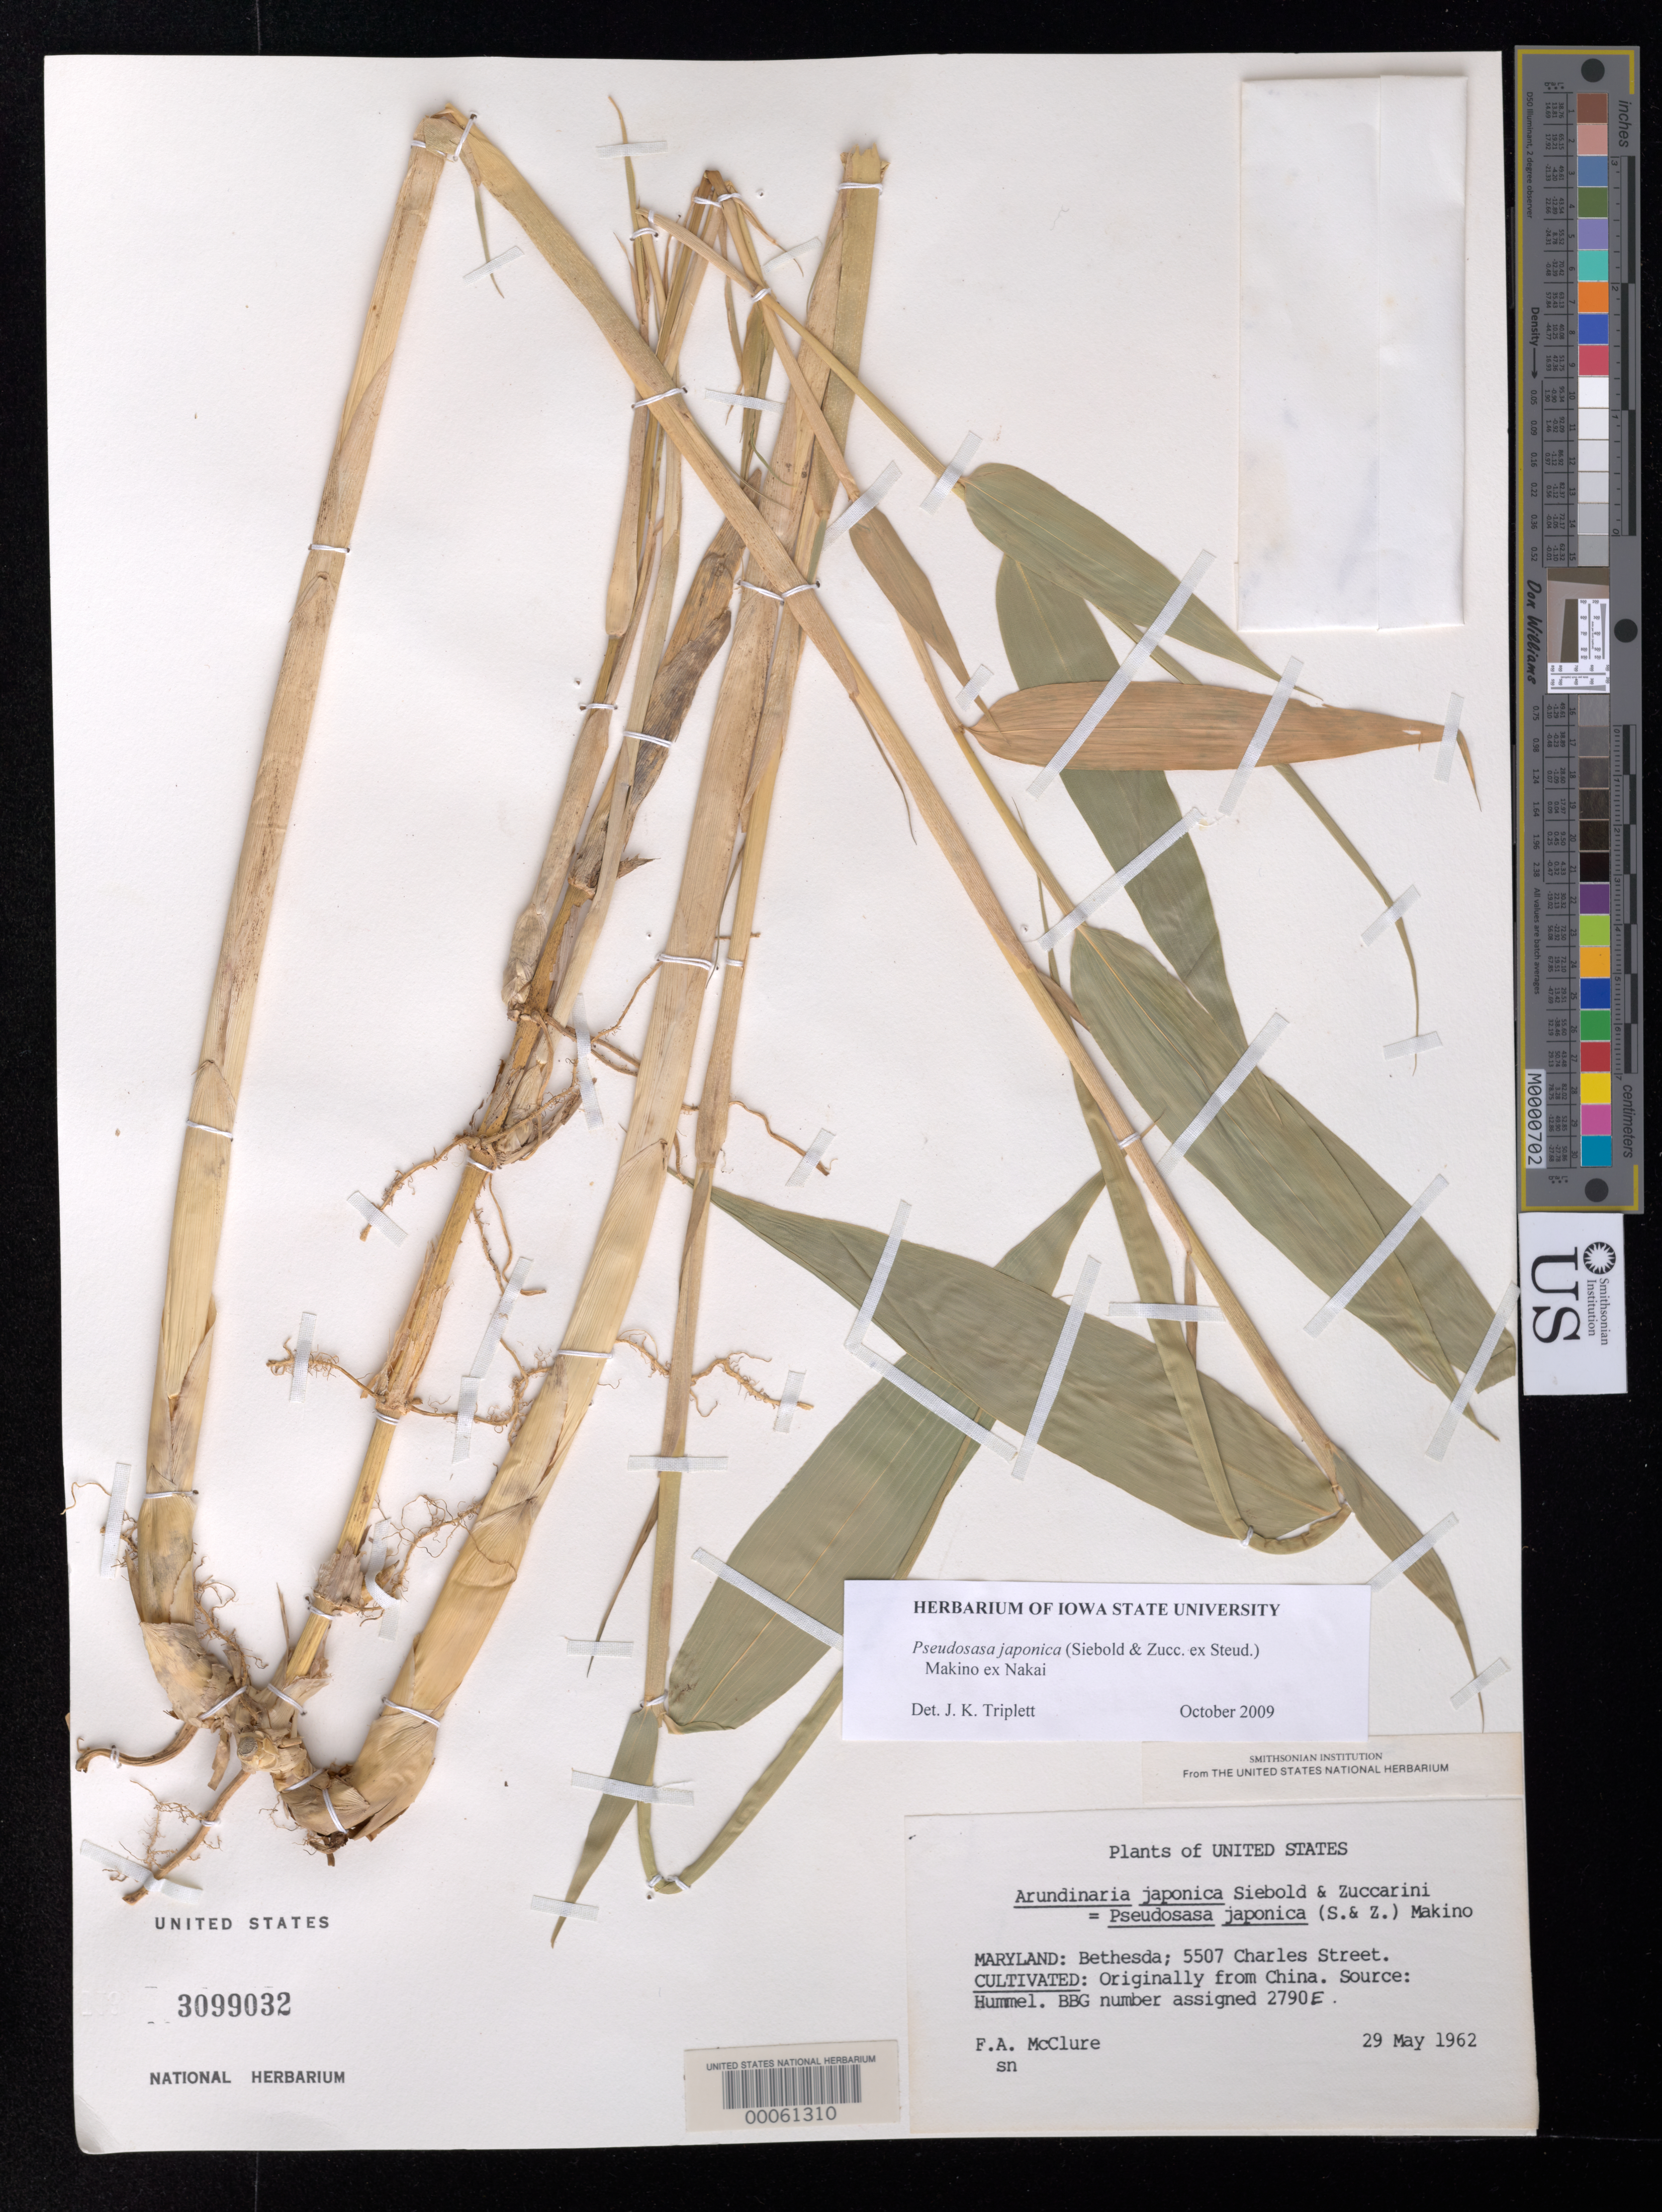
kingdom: Plantae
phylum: Tracheophyta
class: Liliopsida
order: Poales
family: Poaceae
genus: Pseudosasa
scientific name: Pseudosasa japonica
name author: (Siebold & Zucc. ex Steud.) Makino ex Nakai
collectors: F. A. McClure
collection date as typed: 29 May 1962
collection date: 1962-05-29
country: United States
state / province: Maryland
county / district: Montgomery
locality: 5507 Charles Street, Bethesda (McClure's Garden)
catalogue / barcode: US 3099032